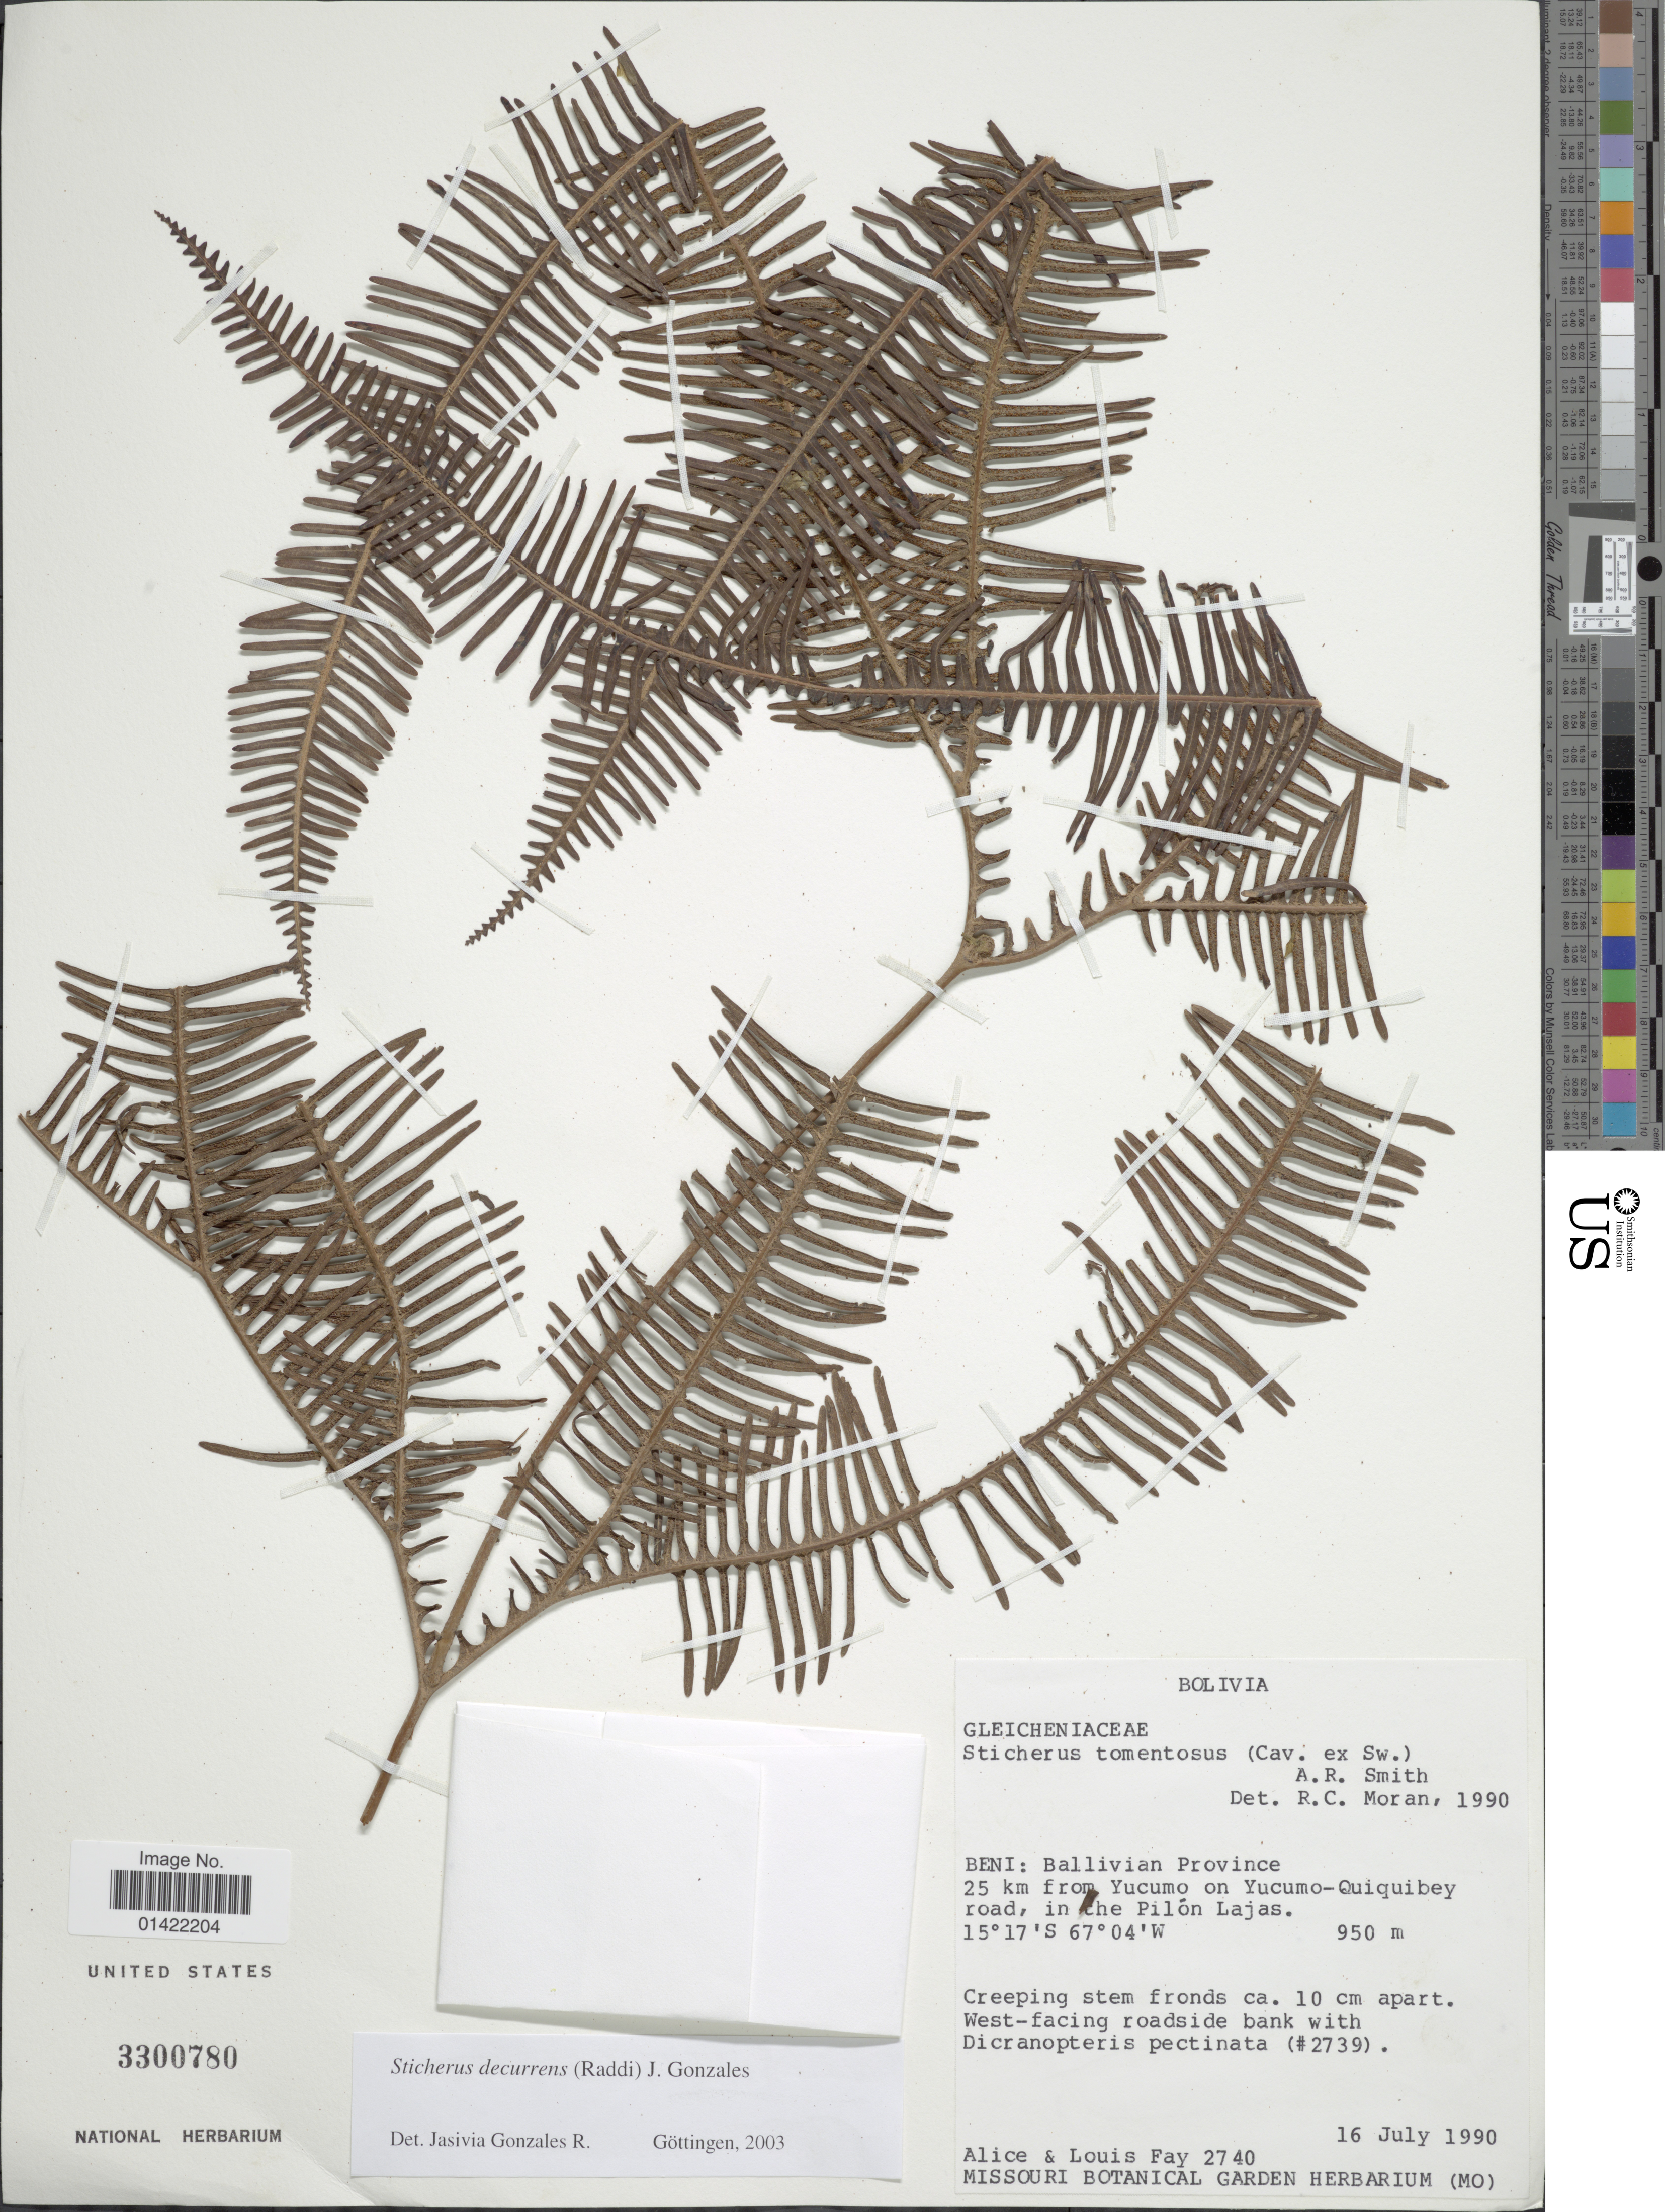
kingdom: Plantae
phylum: Tracheophyta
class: Polypodiopsida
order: Gleicheniales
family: Gleicheniaceae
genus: Sticherus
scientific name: Sticherus decurrens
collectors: A. Fay & L. Fay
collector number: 2740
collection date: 1990-07-16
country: Bolivia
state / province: Beni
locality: Ballivian Province, 25 km from Yucumo on Yucumo-Quiquibey road, in the Pilón Lajas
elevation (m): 950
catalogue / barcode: US 3300780